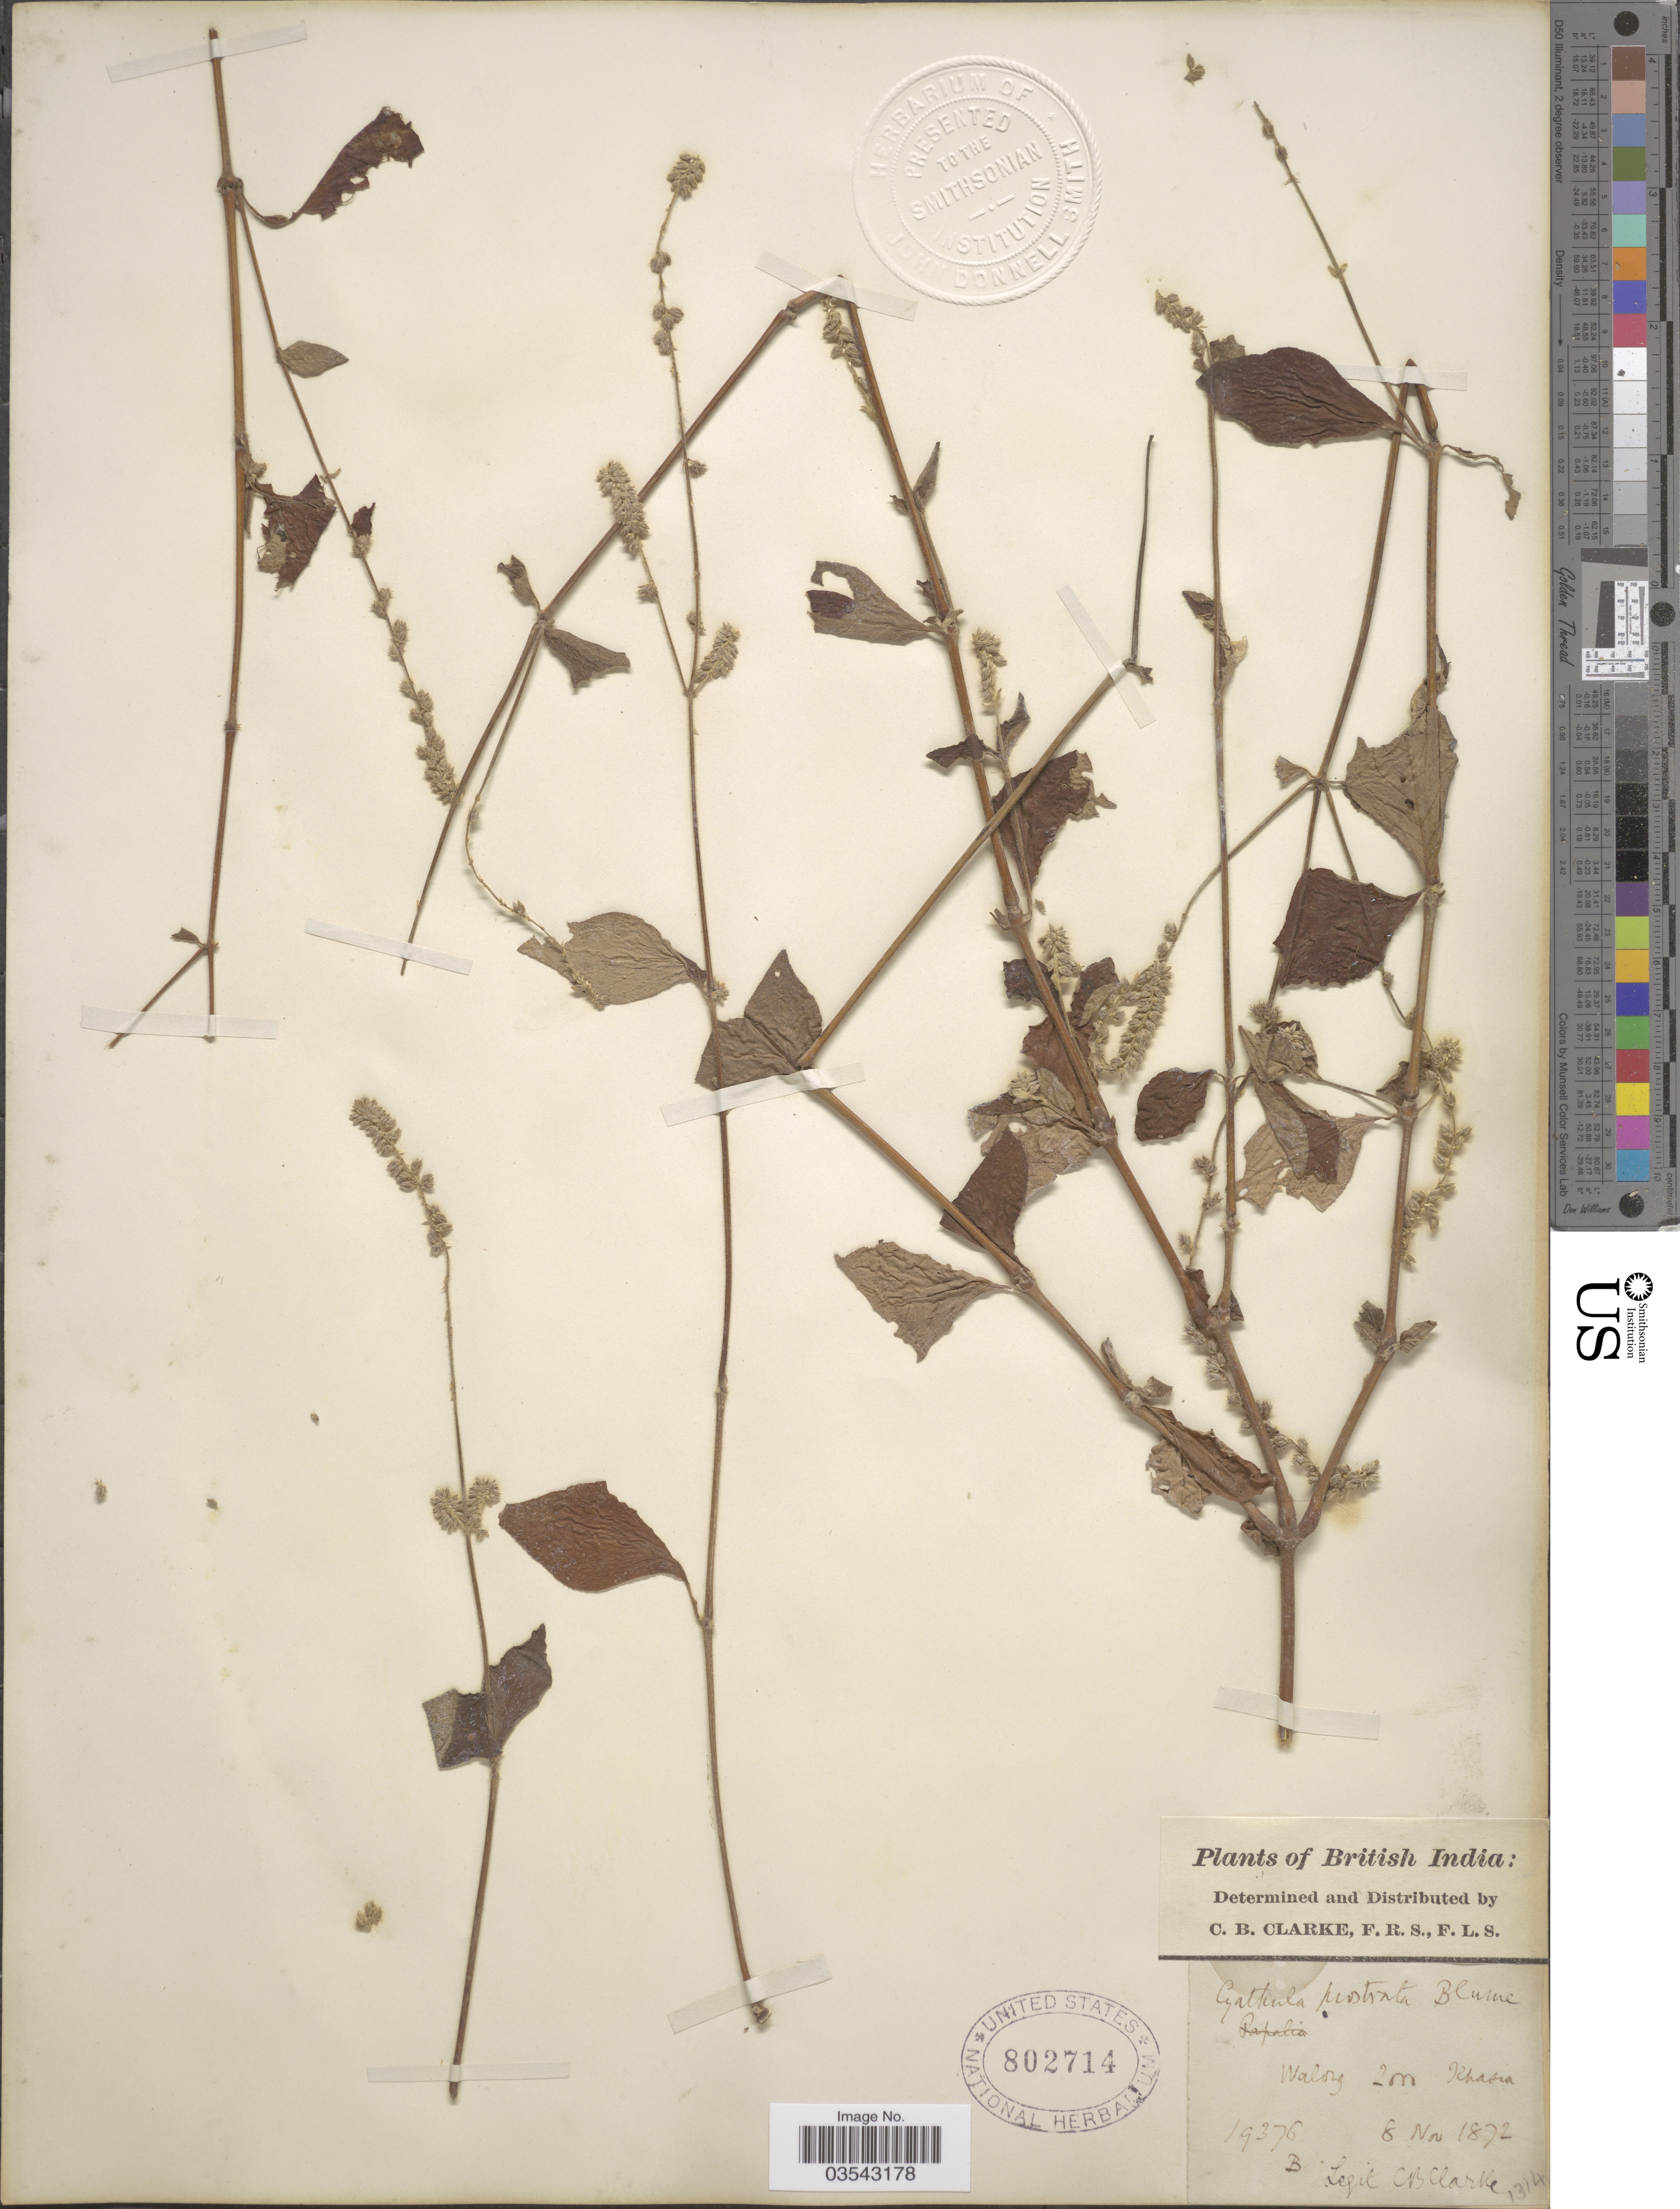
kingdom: Plantae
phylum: Tracheophyta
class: Magnoliopsida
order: Caryophyllales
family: Amaranthaceae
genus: Cyathula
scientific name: Cyathula prostrata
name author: (L.) Blume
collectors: C. B. Clarke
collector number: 19376B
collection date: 1872-11-08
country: India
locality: British India. Walong. Khasia.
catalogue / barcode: US 802714